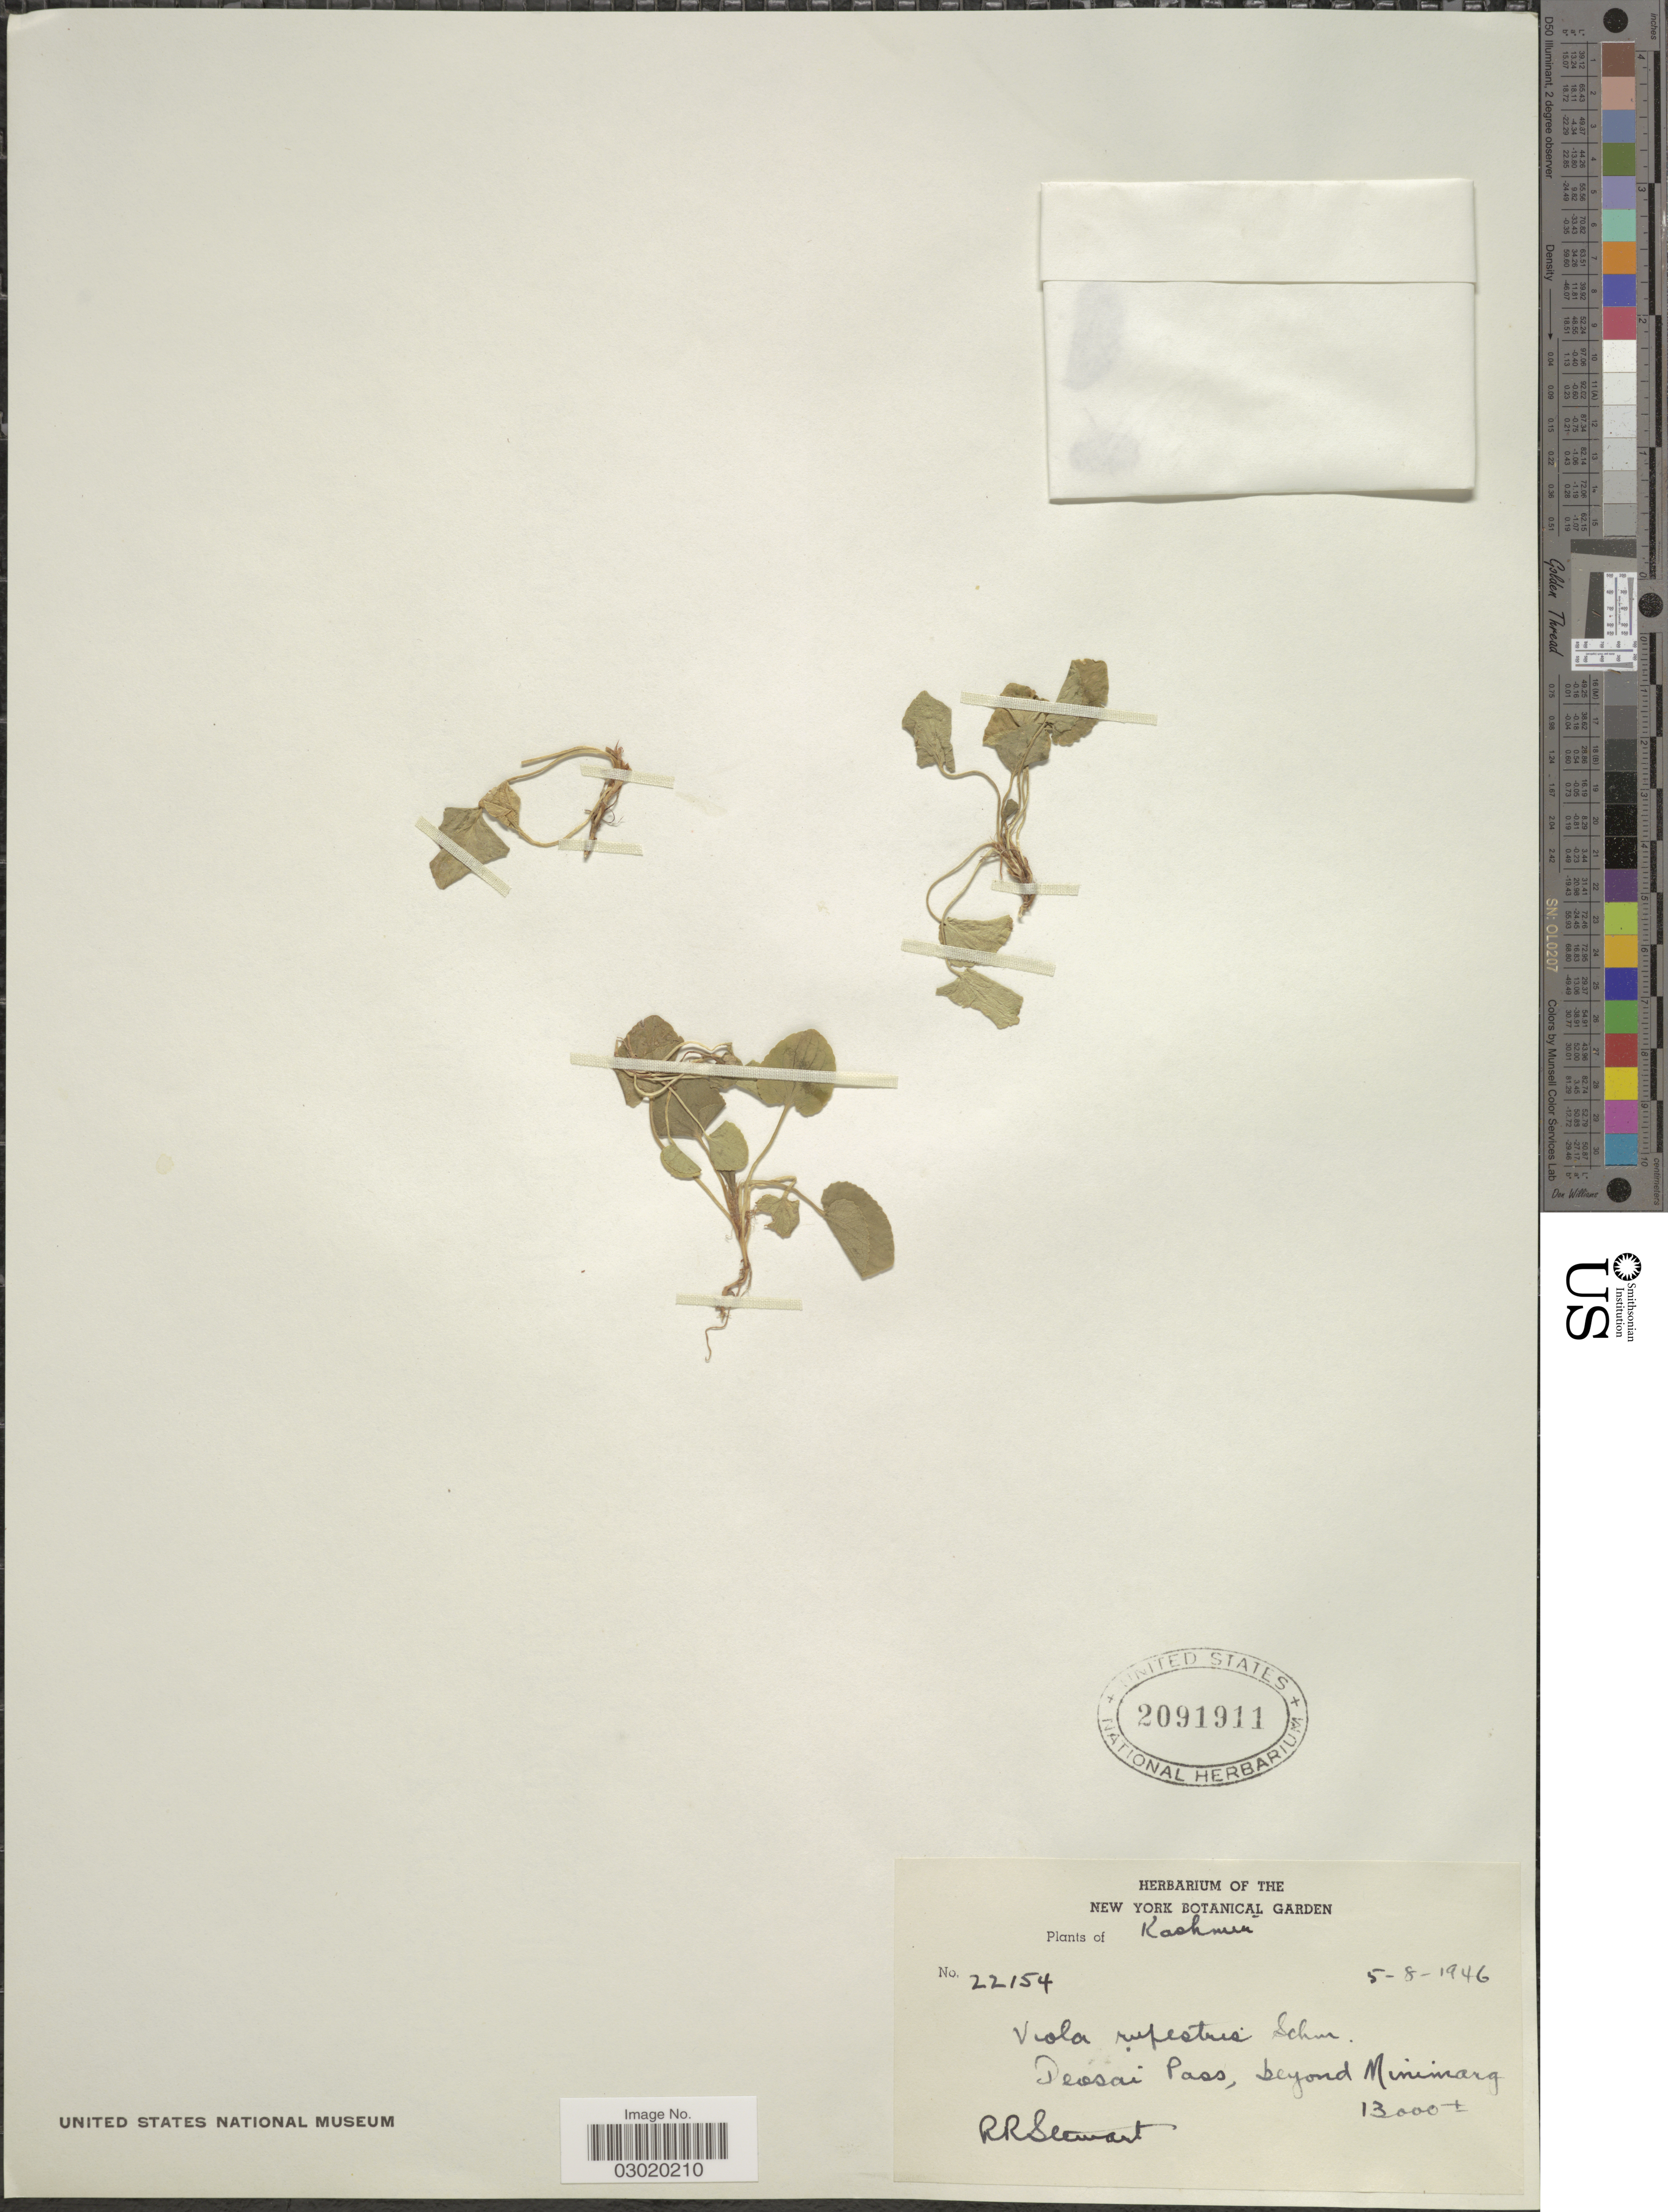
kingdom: Plantae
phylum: Tracheophyta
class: Magnoliopsida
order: Malpighiales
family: Violaceae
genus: Viola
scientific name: Viola rupestris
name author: F.W. Schmidt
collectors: R. Stewart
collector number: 22154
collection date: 1946-08-05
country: India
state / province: Jammu and Kashmir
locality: Deosai Pass, beyond Minimarg.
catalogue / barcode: US 2091911